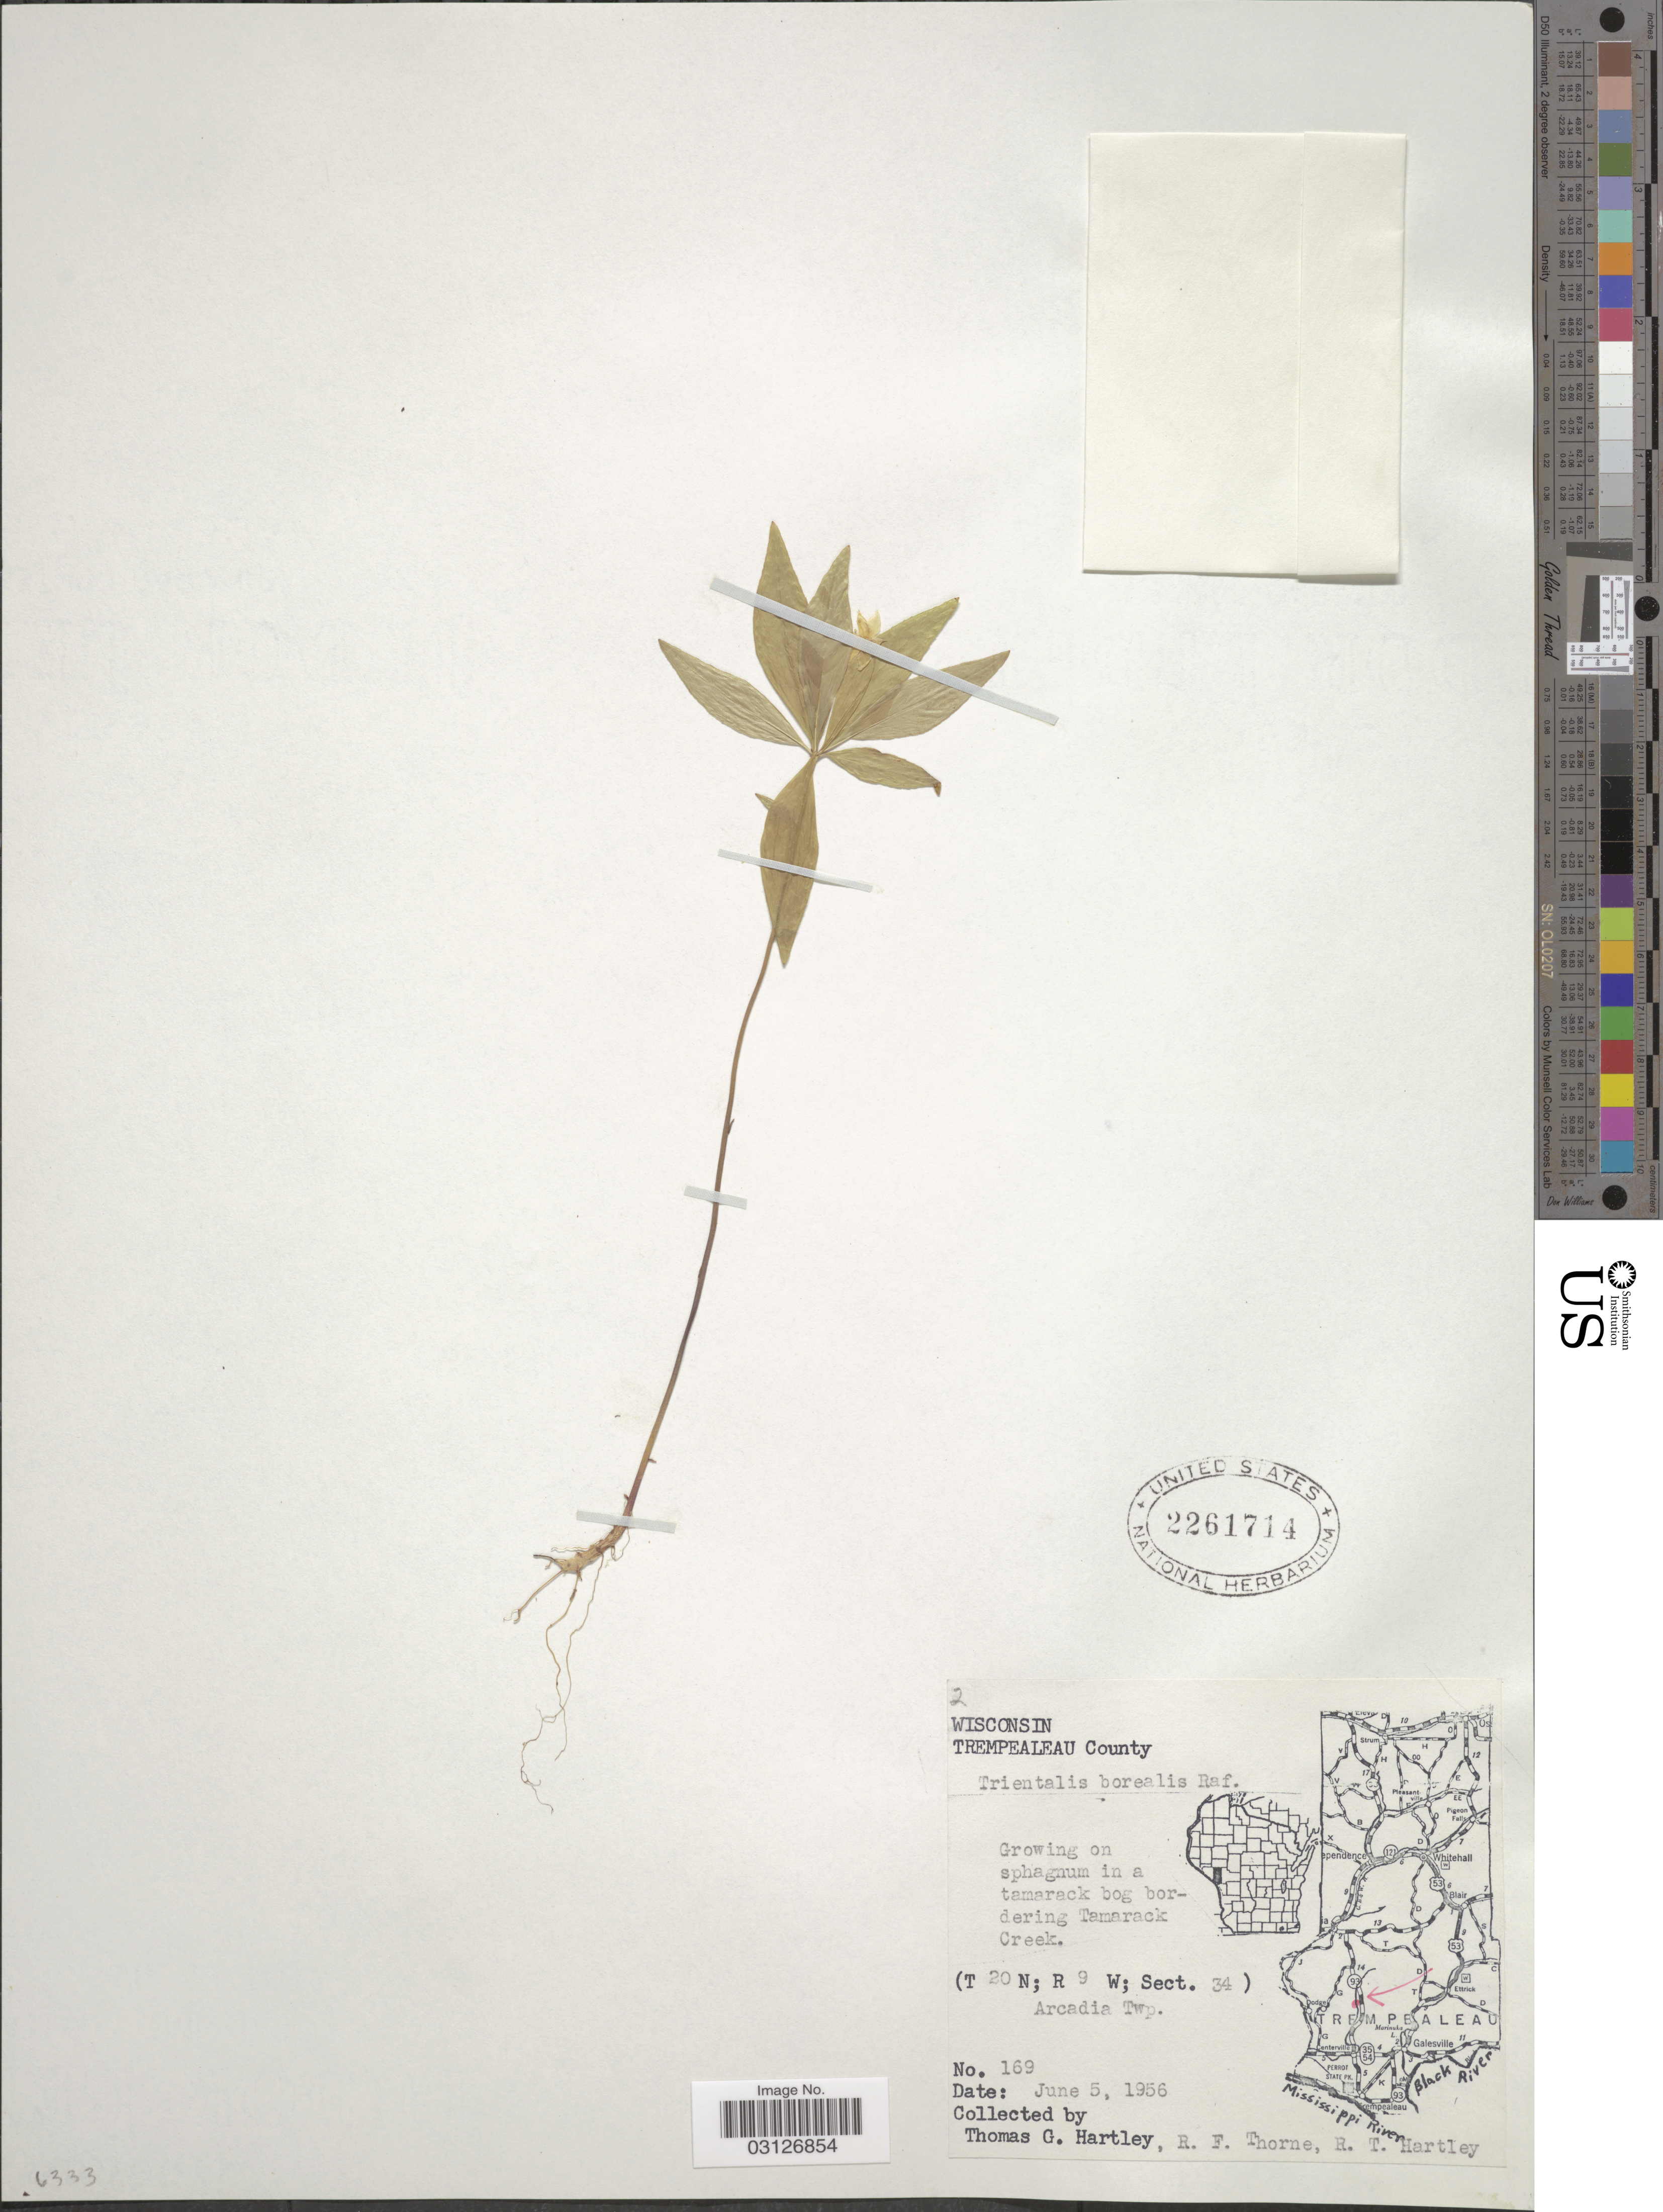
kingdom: Plantae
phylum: Tracheophyta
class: Magnoliopsida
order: Ericales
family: Primulaceae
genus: Trientalis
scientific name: Trientalis borealis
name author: Raf.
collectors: T. G. Hartley, R. Thorne & R. T. Hartley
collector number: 169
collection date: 1956-06-05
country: United States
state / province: Wisconsin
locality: Trempealeau County. On sphagnum in a tamarack bog bordering Tamarack Creek. (T 20 N; R 9 W; Sect. 34). Arcadia Twp.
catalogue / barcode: US 2261714